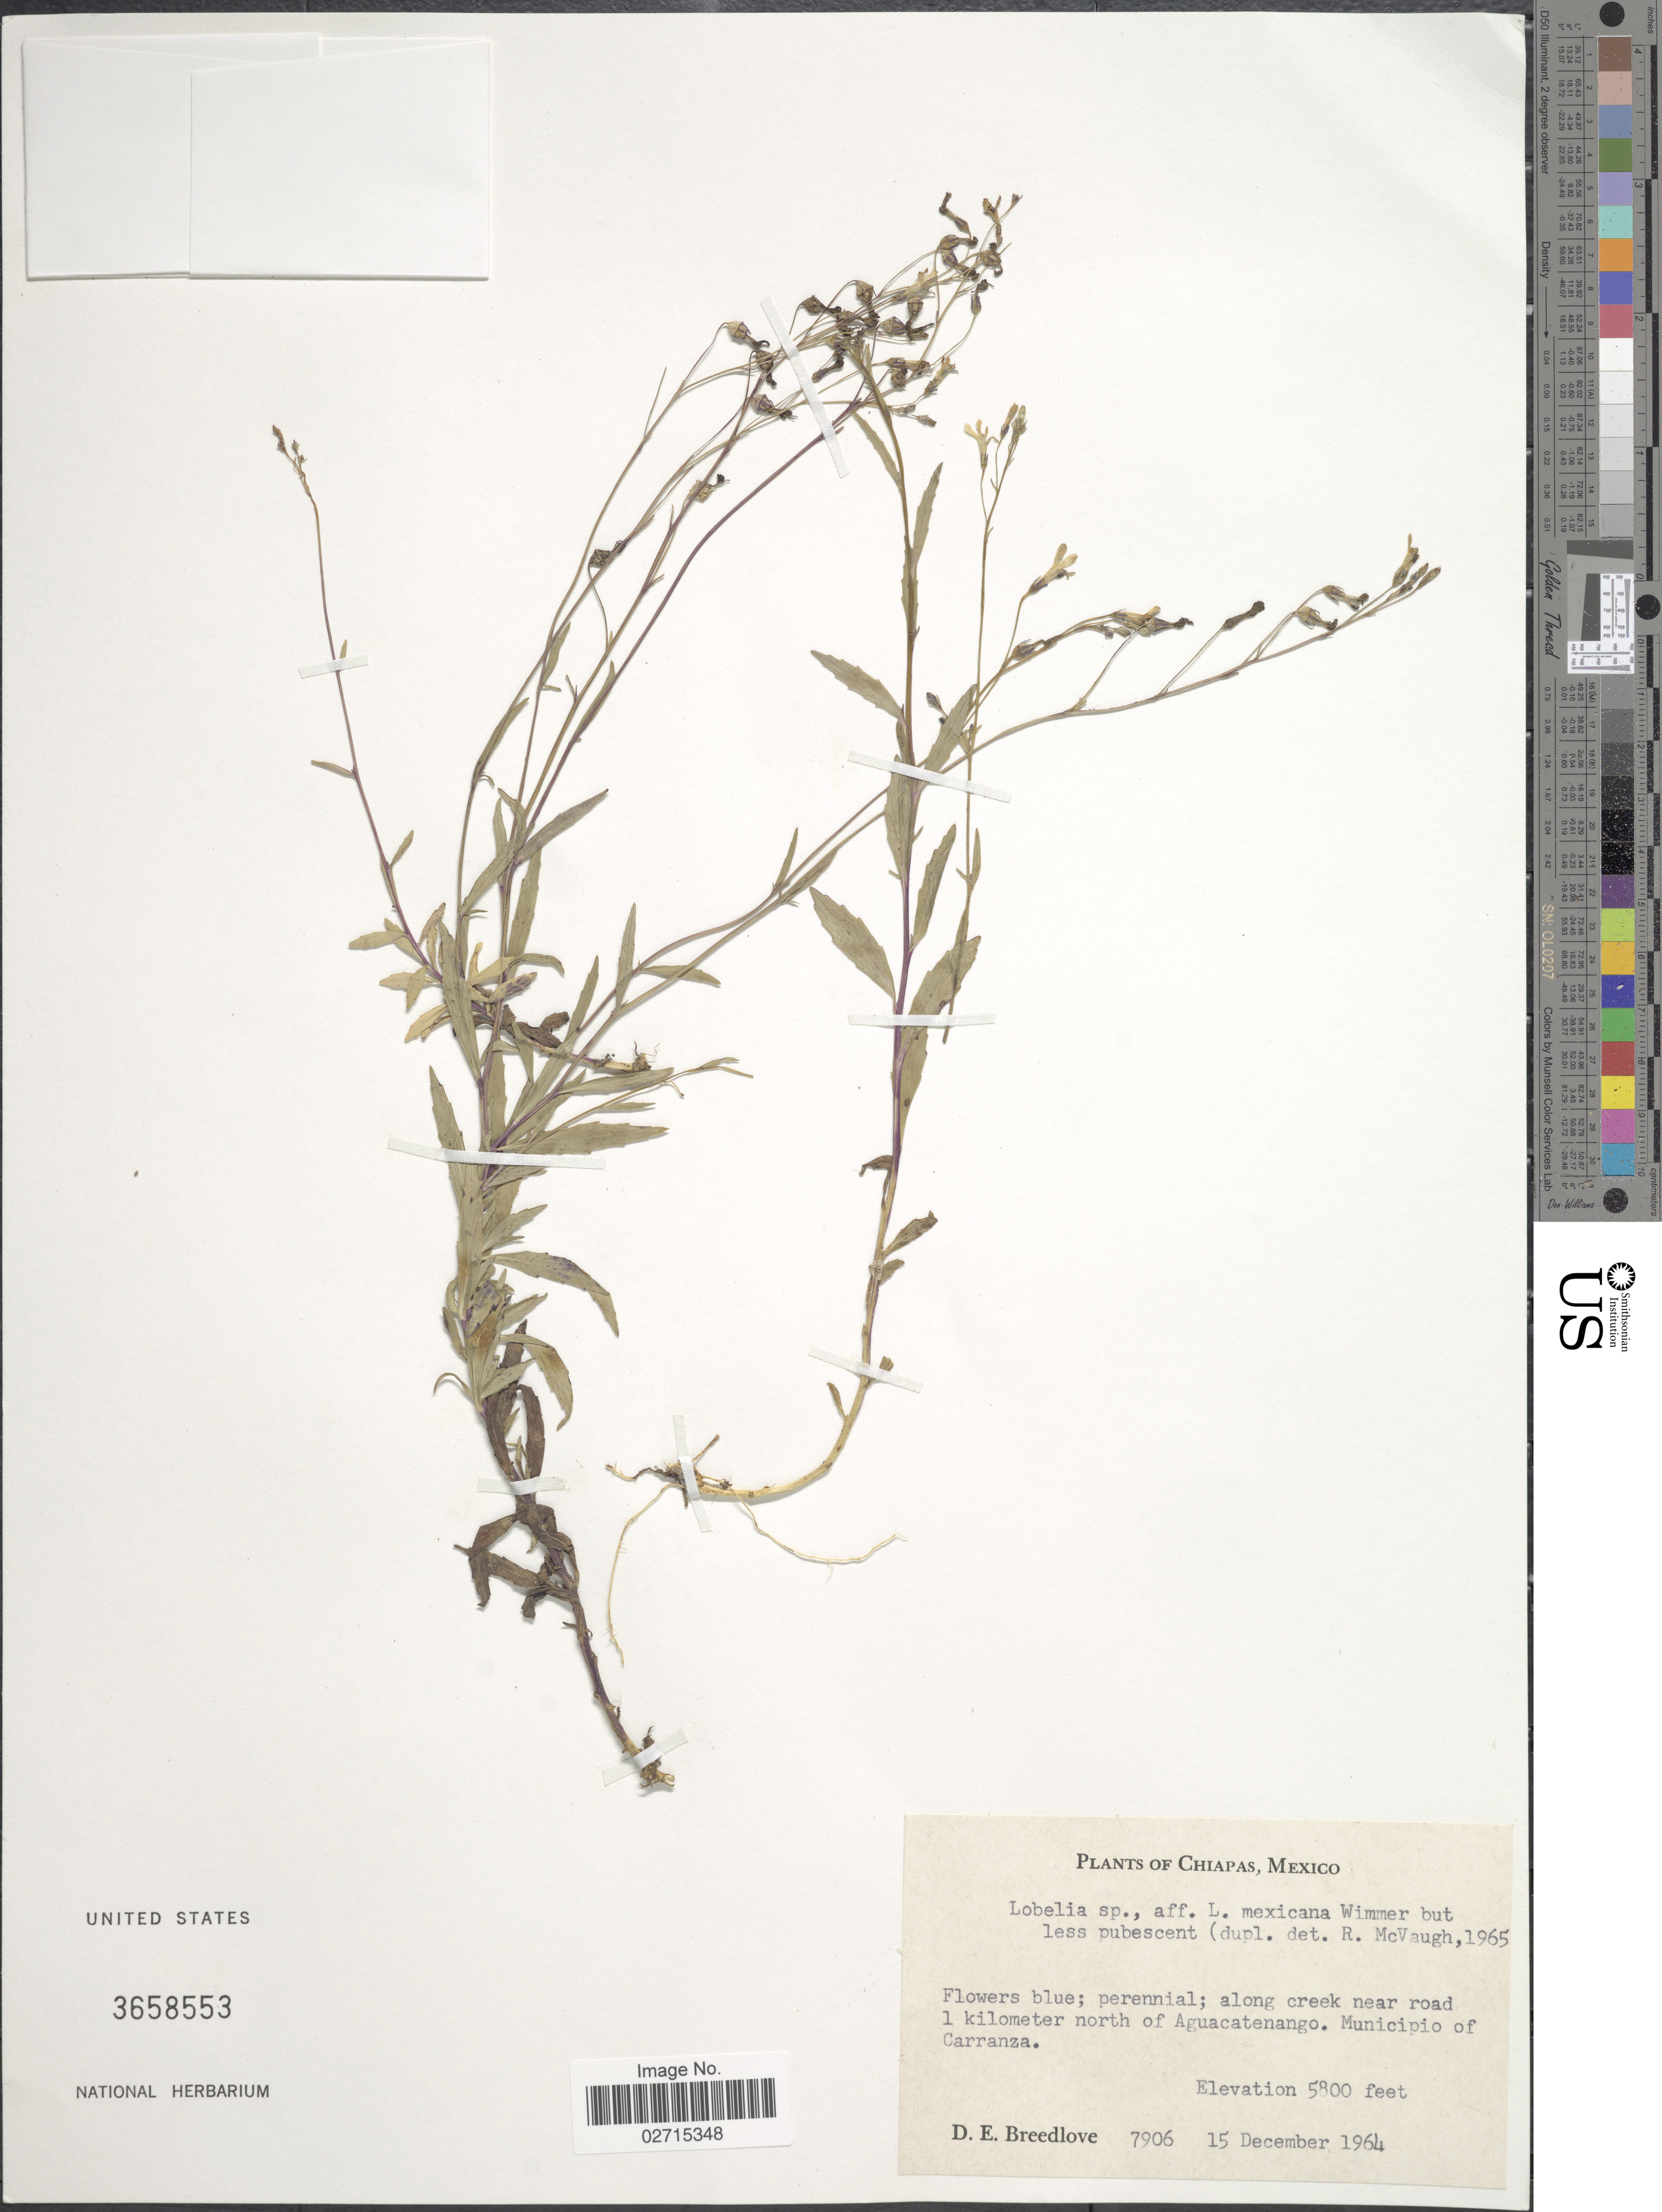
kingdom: Plantae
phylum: Tracheophyta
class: Magnoliopsida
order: Asterales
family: Campanulaceae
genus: Lobelia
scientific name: Lobelia sp.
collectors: D. E. Breedlove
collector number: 7906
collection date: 1964-12-15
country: Mexico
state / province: Chiapas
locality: Along creek near road 1 kilometer north of Aguacatenango, Municipio of Carranza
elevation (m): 1768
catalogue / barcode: US 3658553